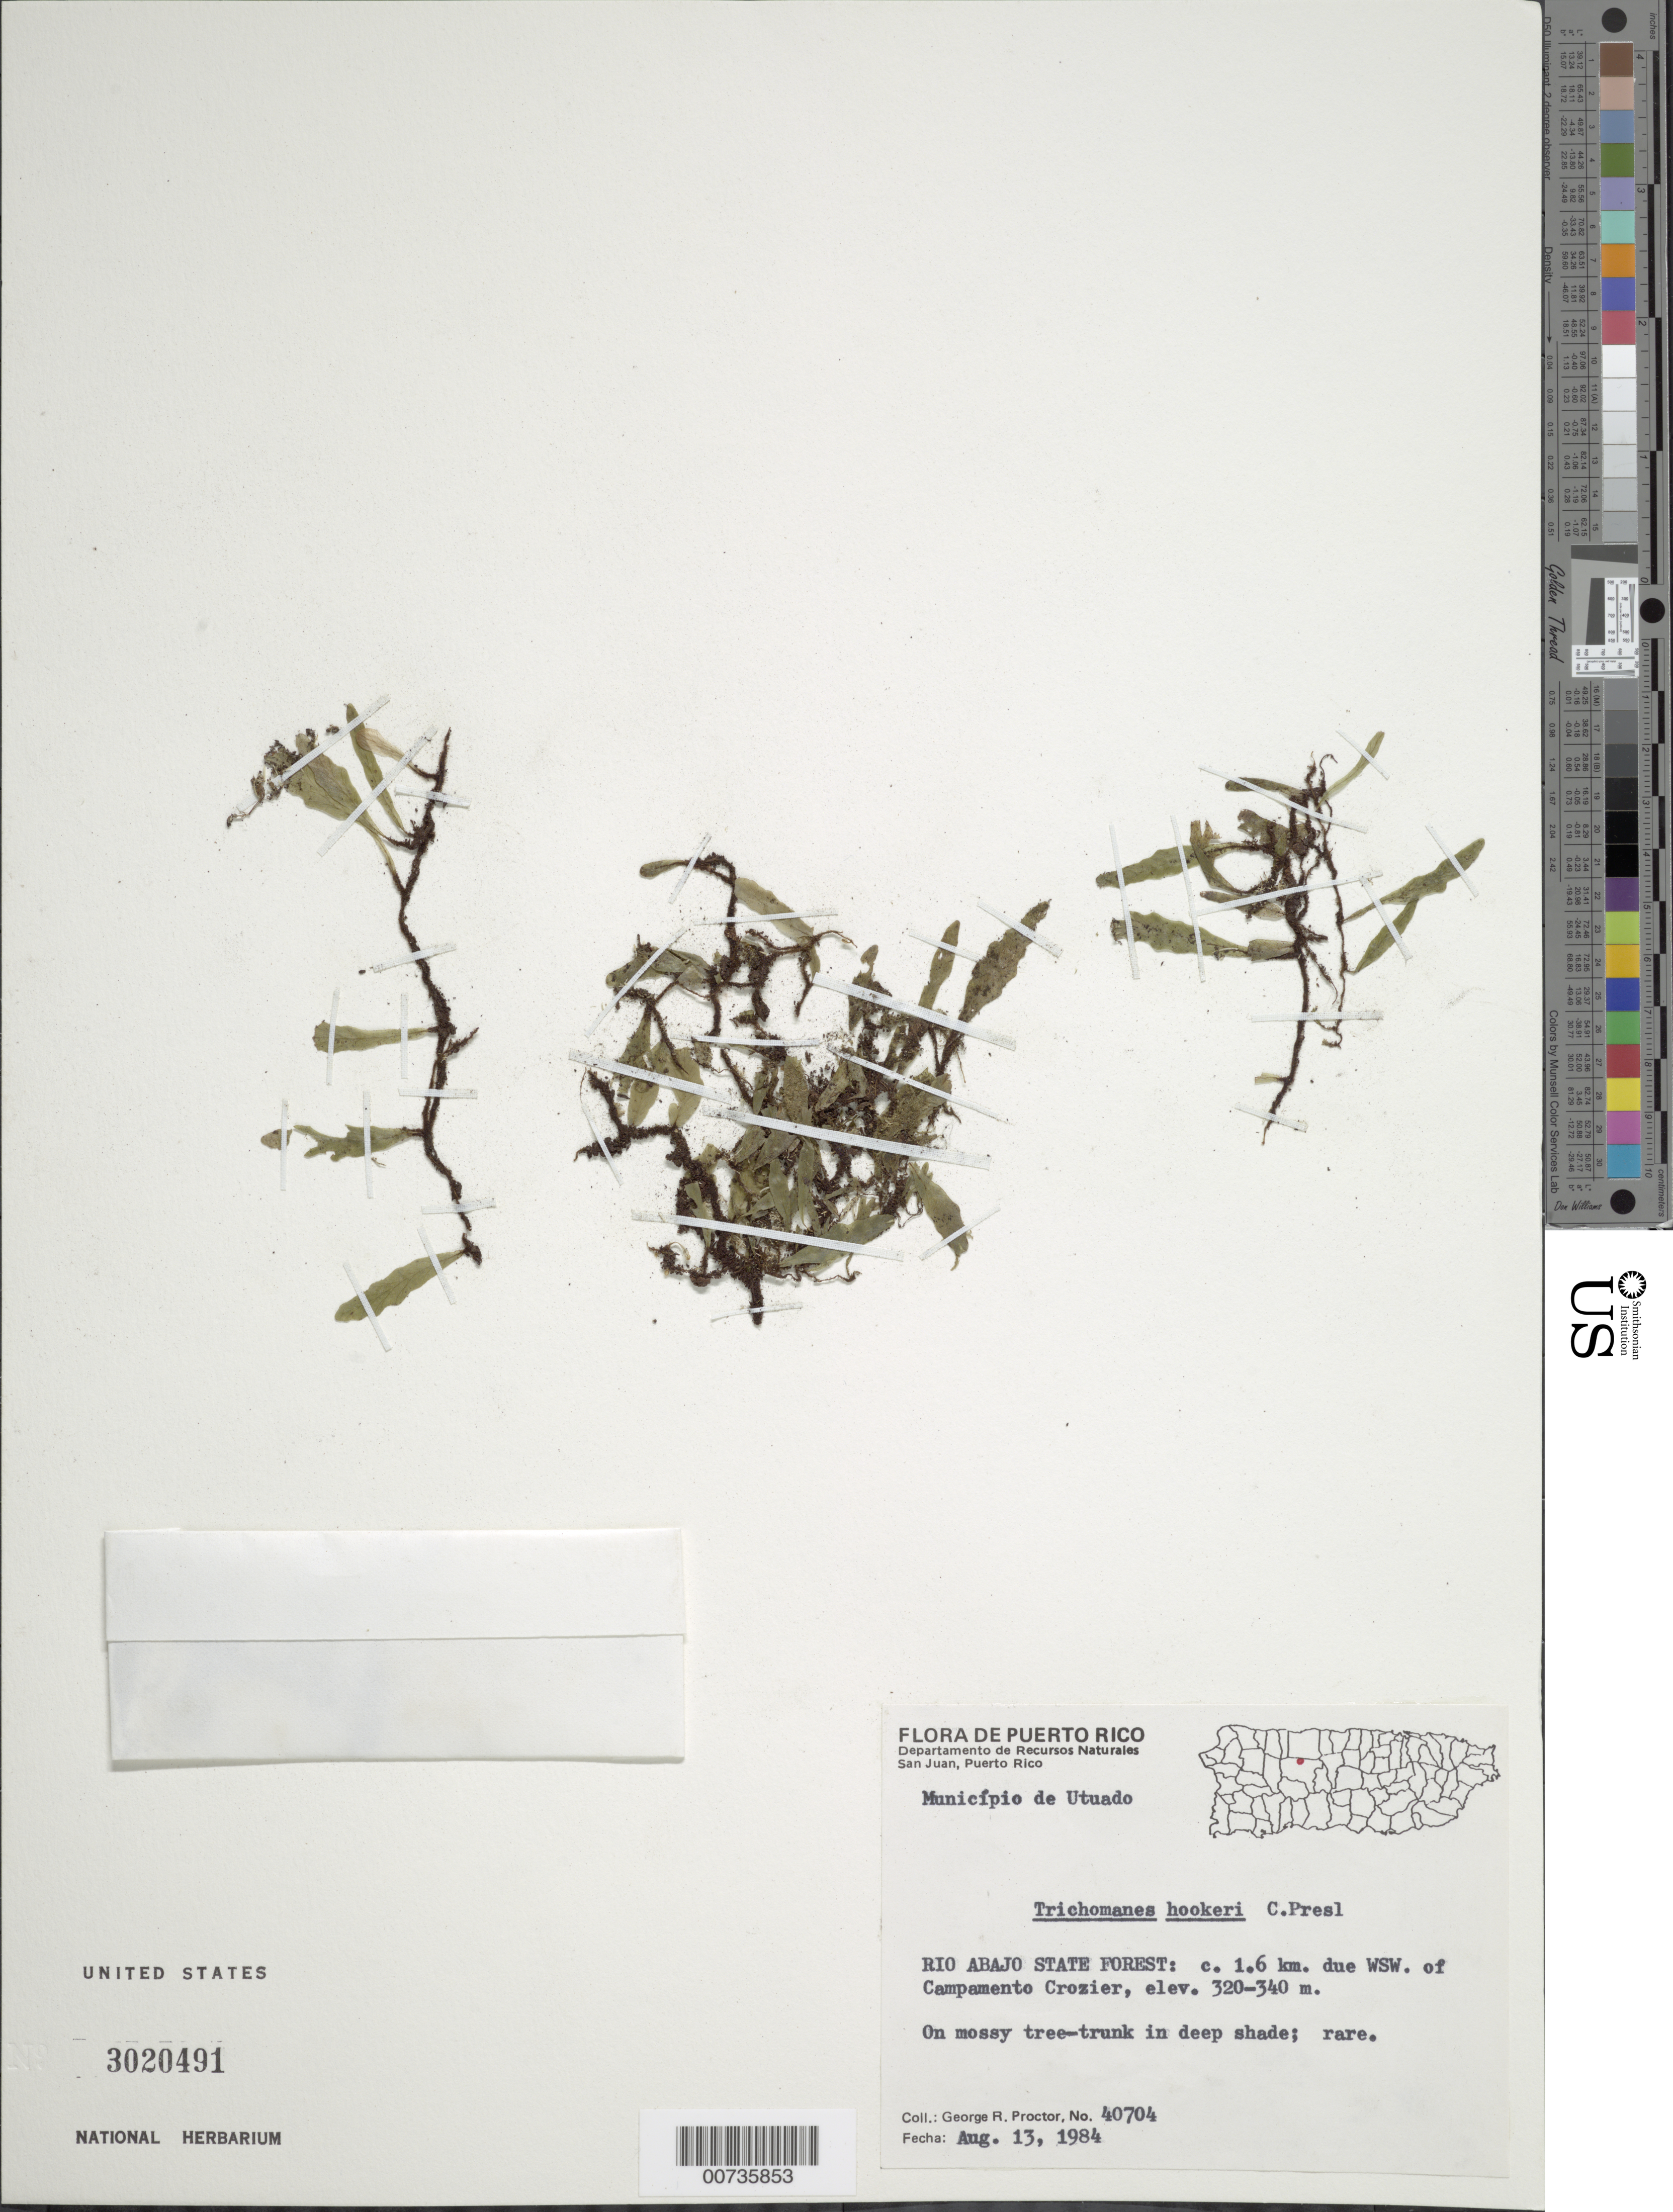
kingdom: Plantae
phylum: Tracheophyta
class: Polypodiopsida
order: Hymenophyllales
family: Hymenophyllaceae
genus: Didymoglossum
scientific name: Didymoglossum hookeri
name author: C. Presl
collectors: G. R. Proctor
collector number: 40704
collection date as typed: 13 Aug 1984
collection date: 1984-08-13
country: Puerto Rico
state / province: Utuado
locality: Rio Abajo State Forest: c. 1.6 km due WSW of Campamento Crozier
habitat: On mossy tree trunk in deep shade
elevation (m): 320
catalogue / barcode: US 3020491